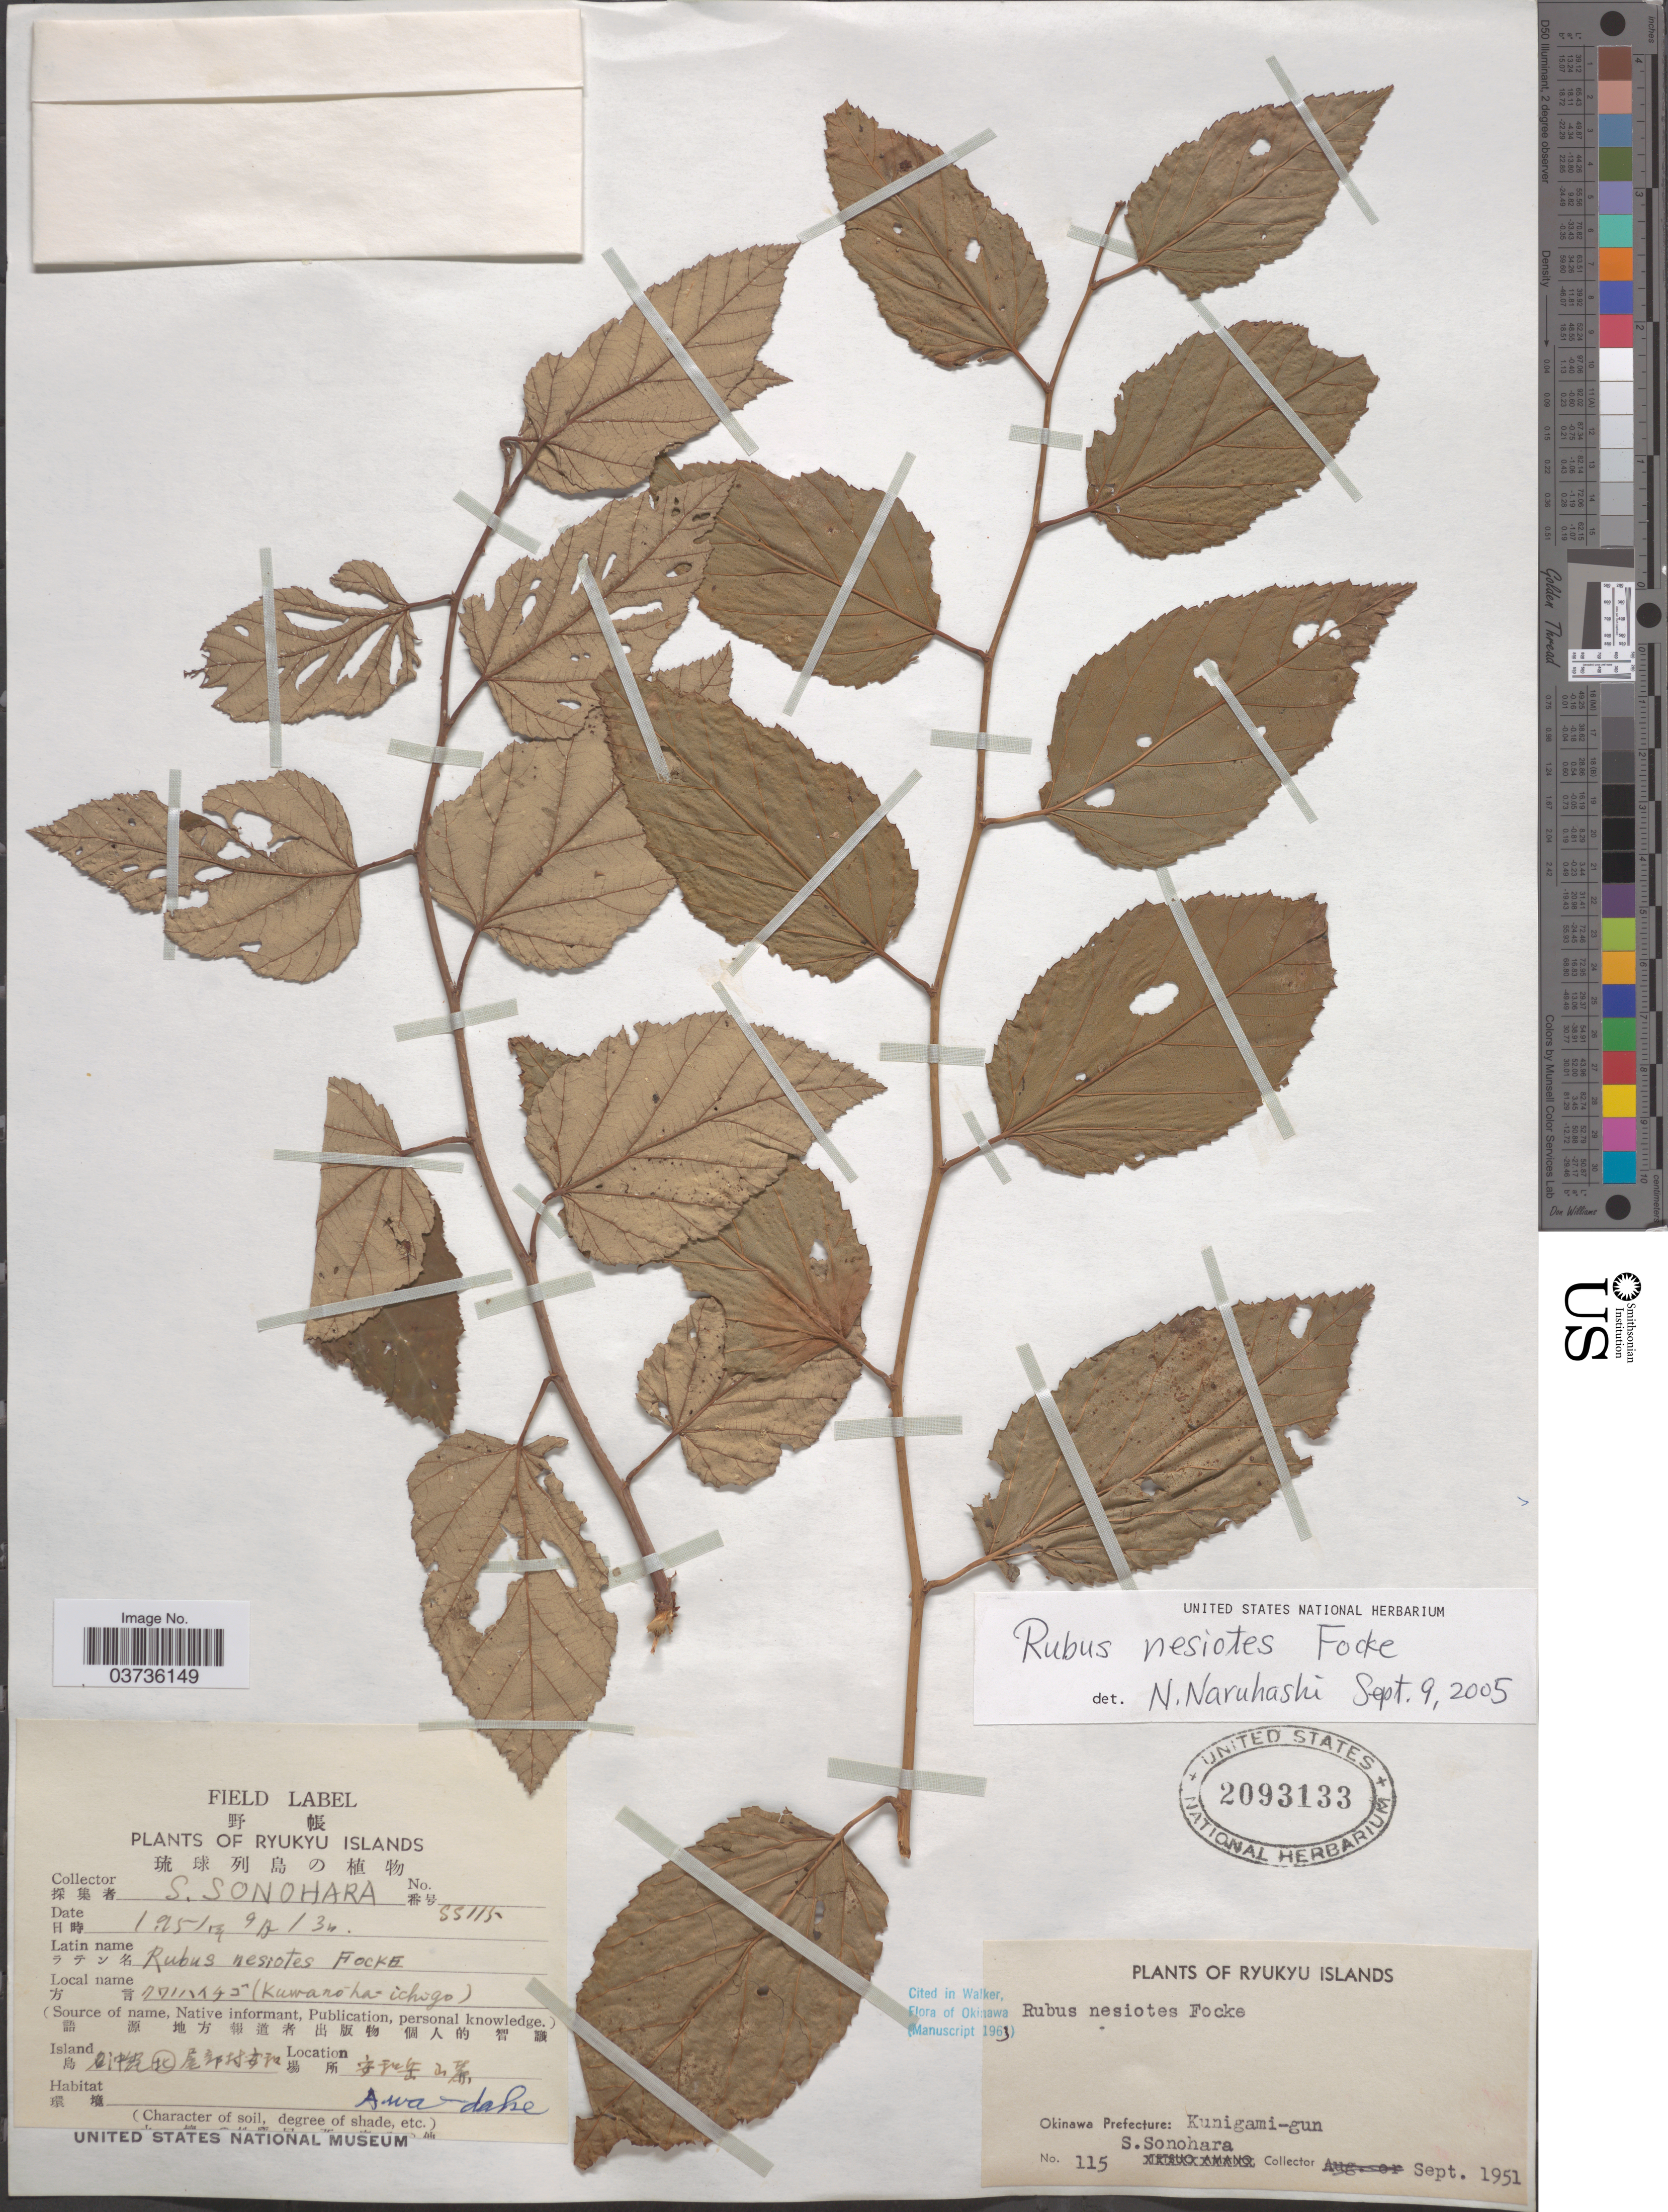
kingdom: Plantae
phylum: Tracheophyta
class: Magnoliopsida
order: Rosales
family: Rosaceae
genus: Rubus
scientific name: Rubus nesiotes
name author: Focke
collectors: S. Sonohara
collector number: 115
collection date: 1951-09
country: Japan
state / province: Okinawa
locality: Ryukyu Islands. Okinawa Prefecture: Kunigami-gun. Island X.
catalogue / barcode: US 2093133